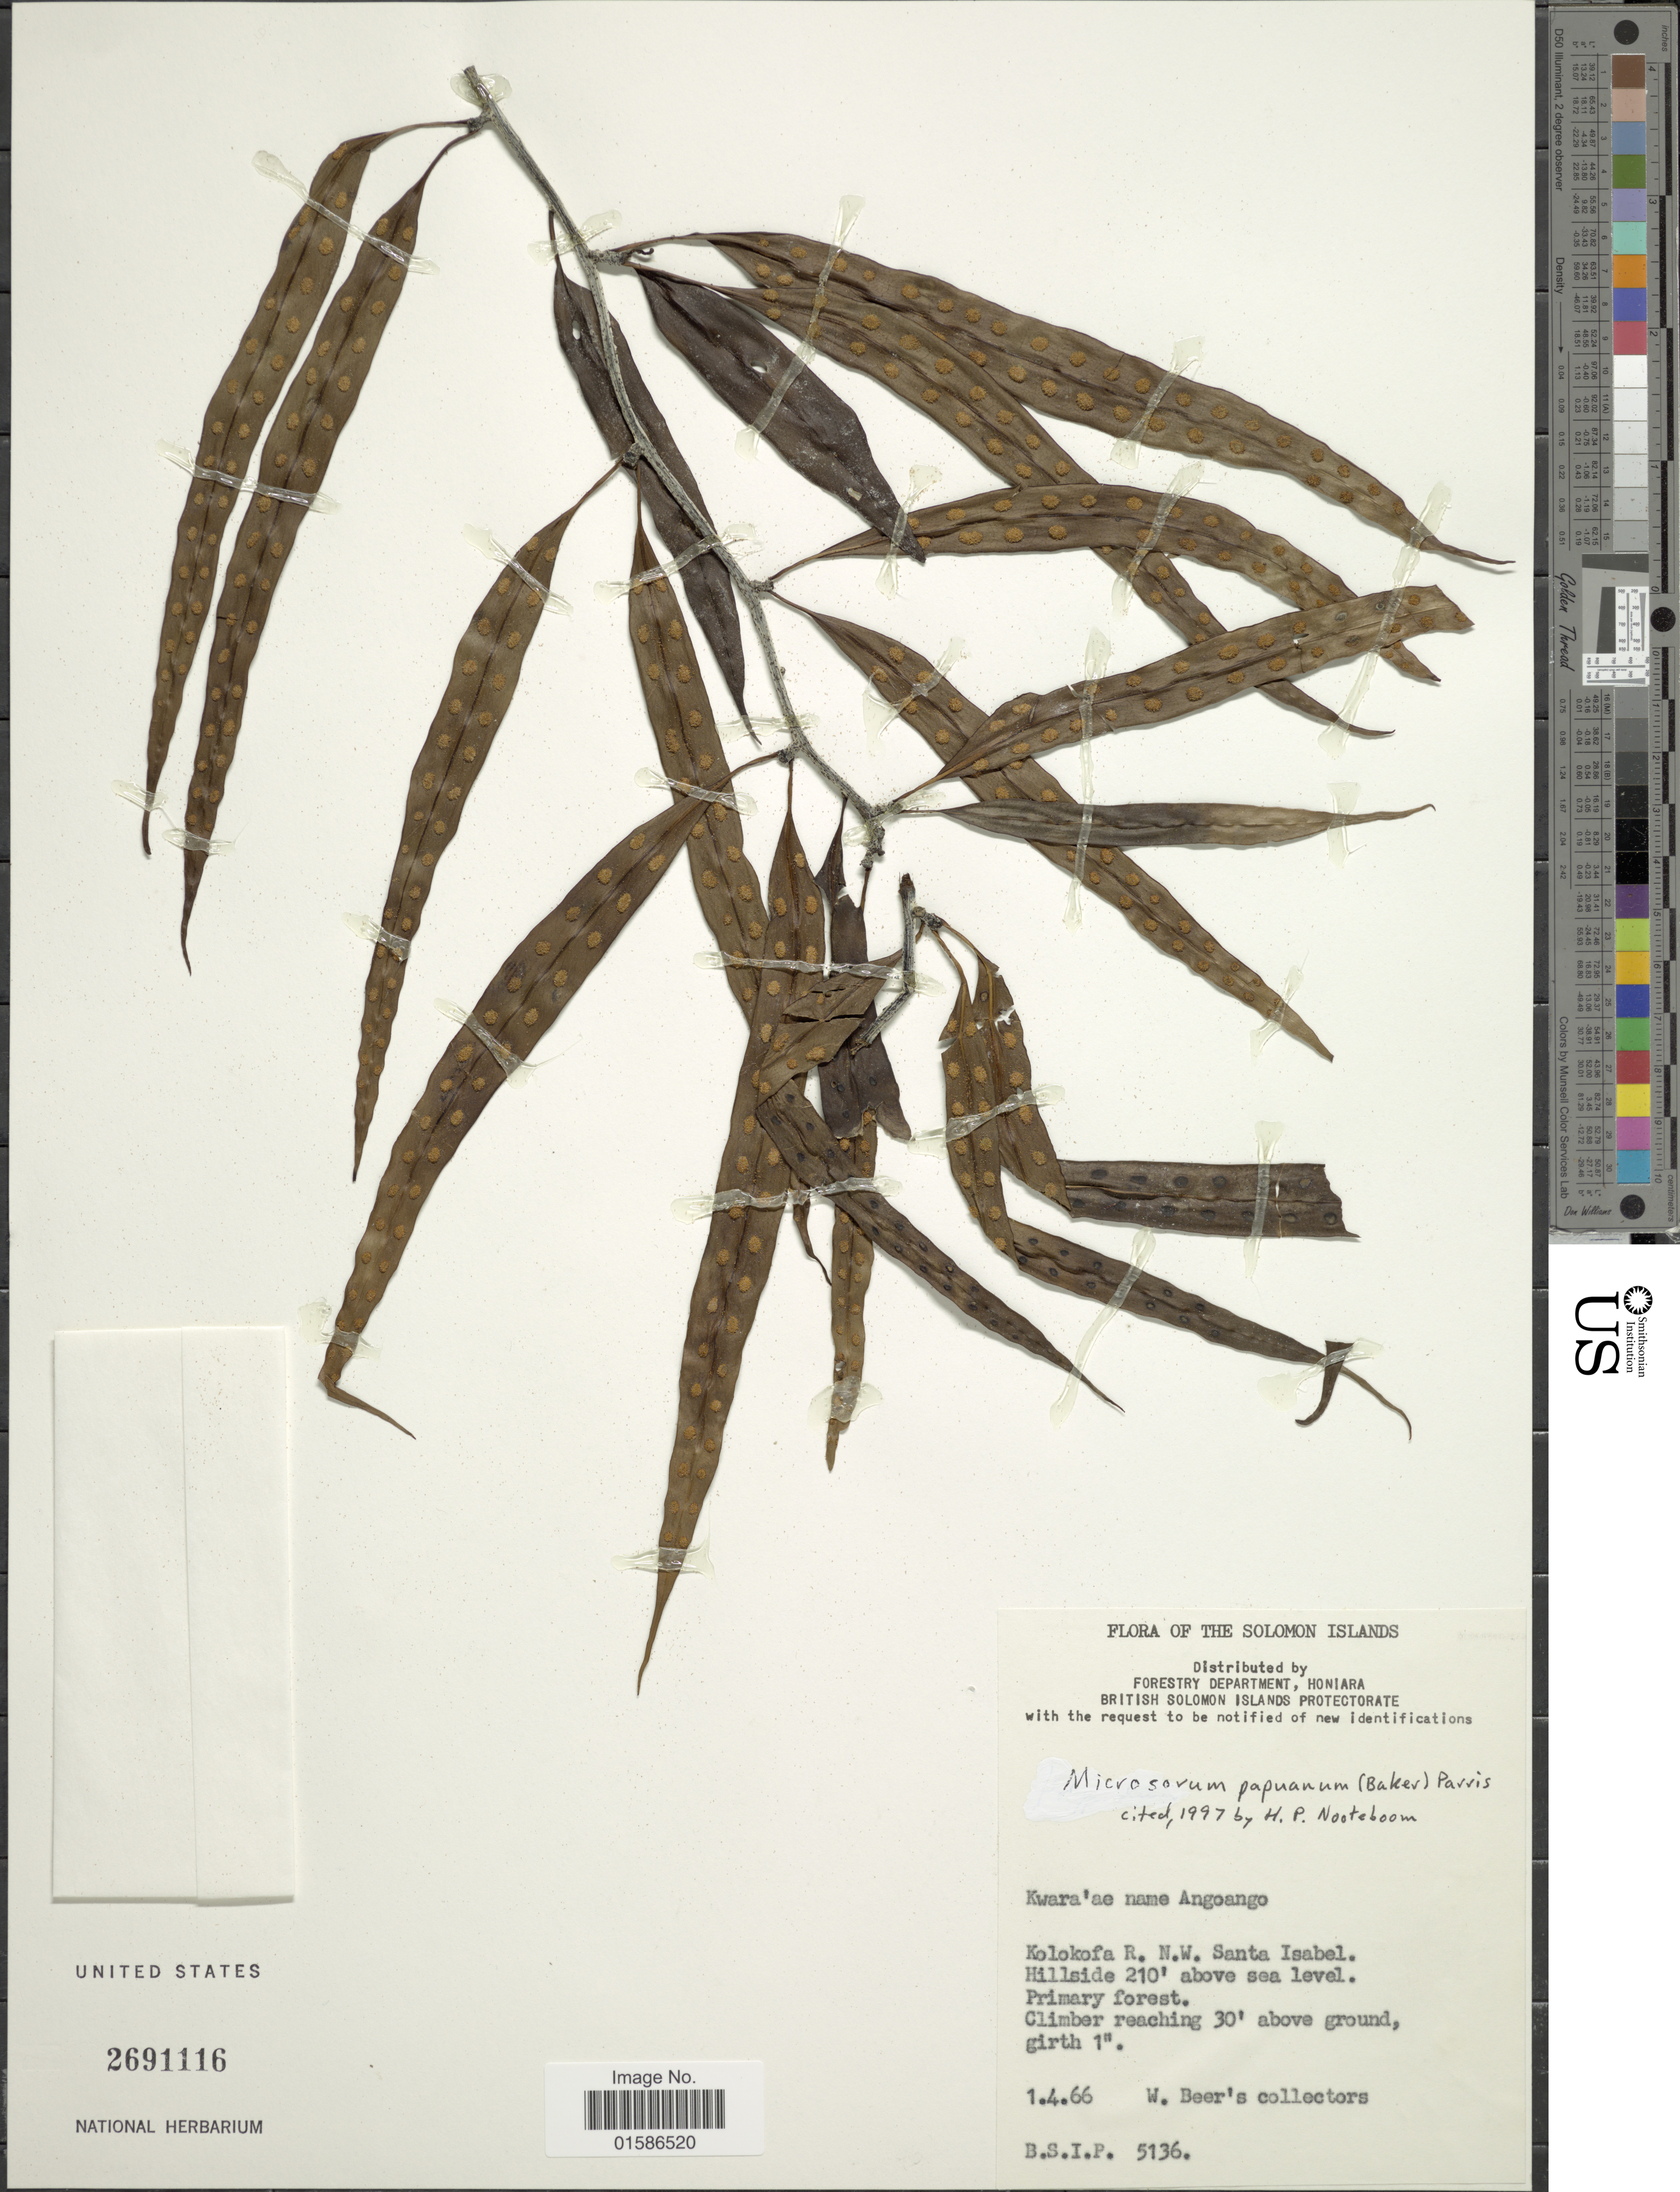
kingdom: Plantae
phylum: Tracheophyta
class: Polypodiopsida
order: Polypodiales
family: Polypodiaceae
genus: Microsorum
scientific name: Microsorum papuanum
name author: (Baker) Parris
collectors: W. Beer's Collectors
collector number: B.S.I.P. 5136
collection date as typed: Transcribed d/m/y: 1/4/66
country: Solomon Islands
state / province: Solomon Islands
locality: Kolokofa R. N.W. Santa Isabel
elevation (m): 64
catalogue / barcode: US 2691116